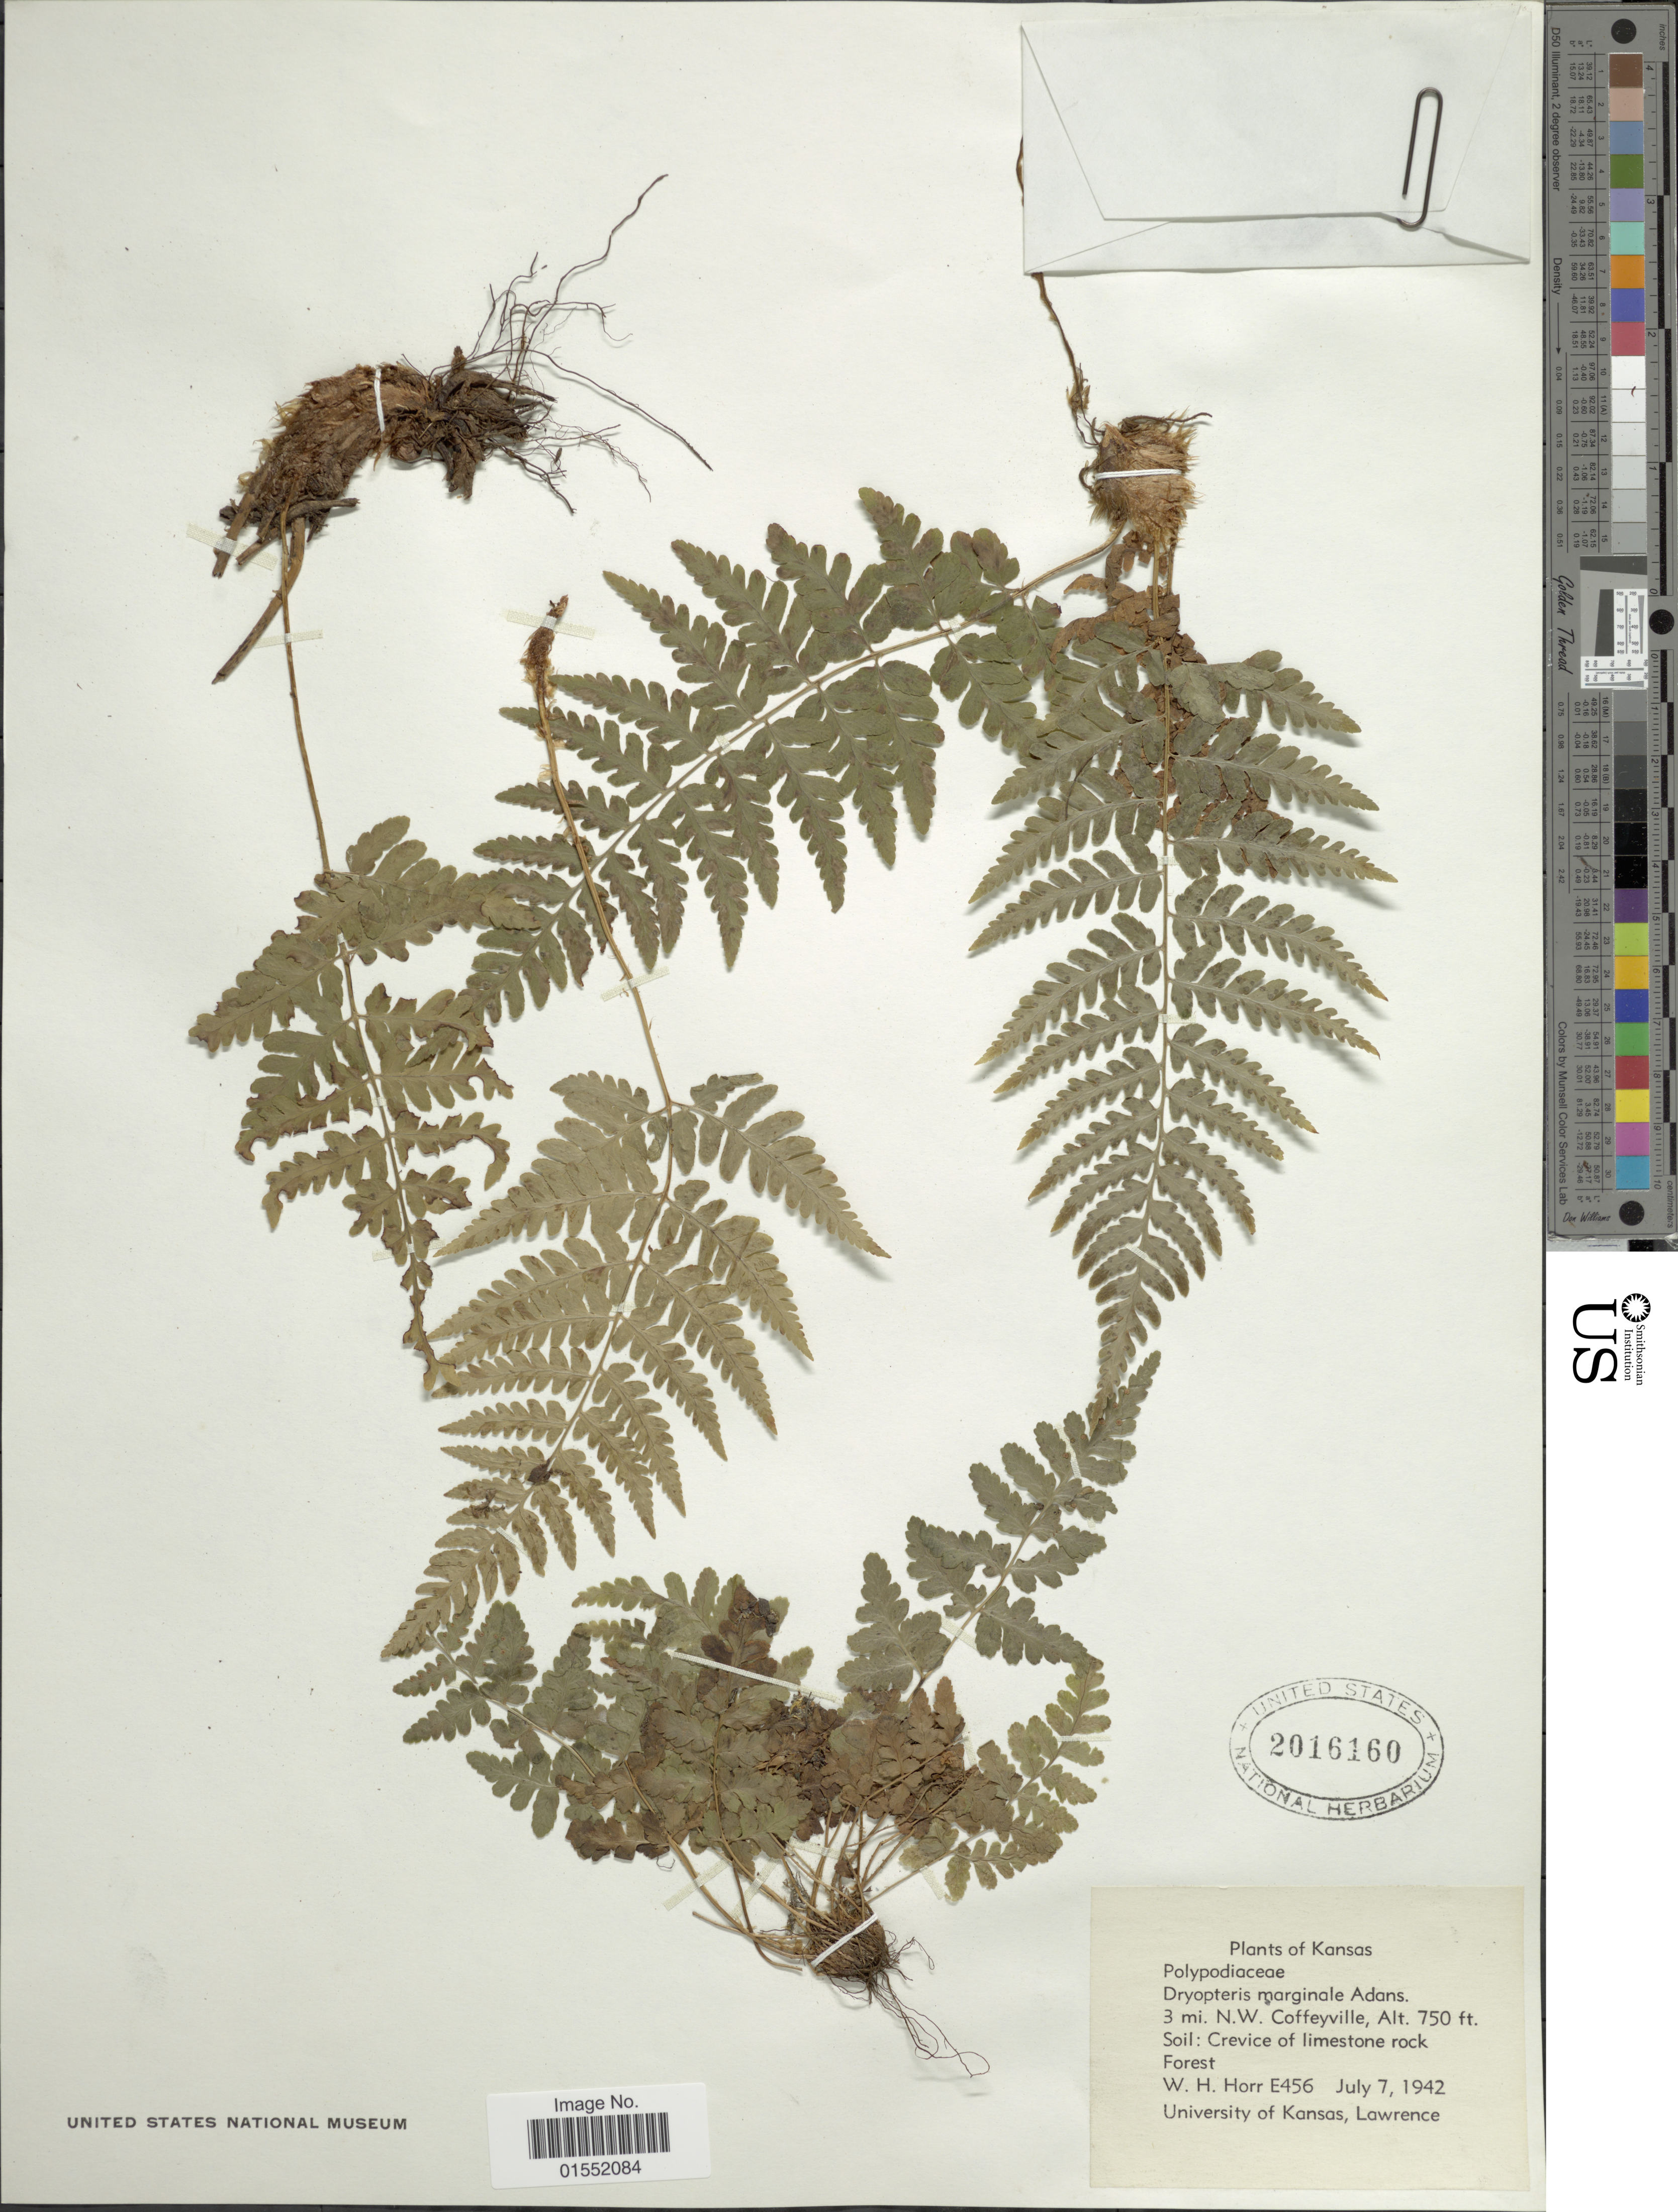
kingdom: Plantae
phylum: Tracheophyta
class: Polypodiopsida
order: Polypodiales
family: Dryopteridaceae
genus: Dryopteris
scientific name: Dryopteris marginalis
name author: (L.) A. Gray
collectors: W. H. Horr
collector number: E456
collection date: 1942-07-07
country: United States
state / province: Kansas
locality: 3 mi. N.W. Coffeyville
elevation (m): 229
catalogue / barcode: US 2016160